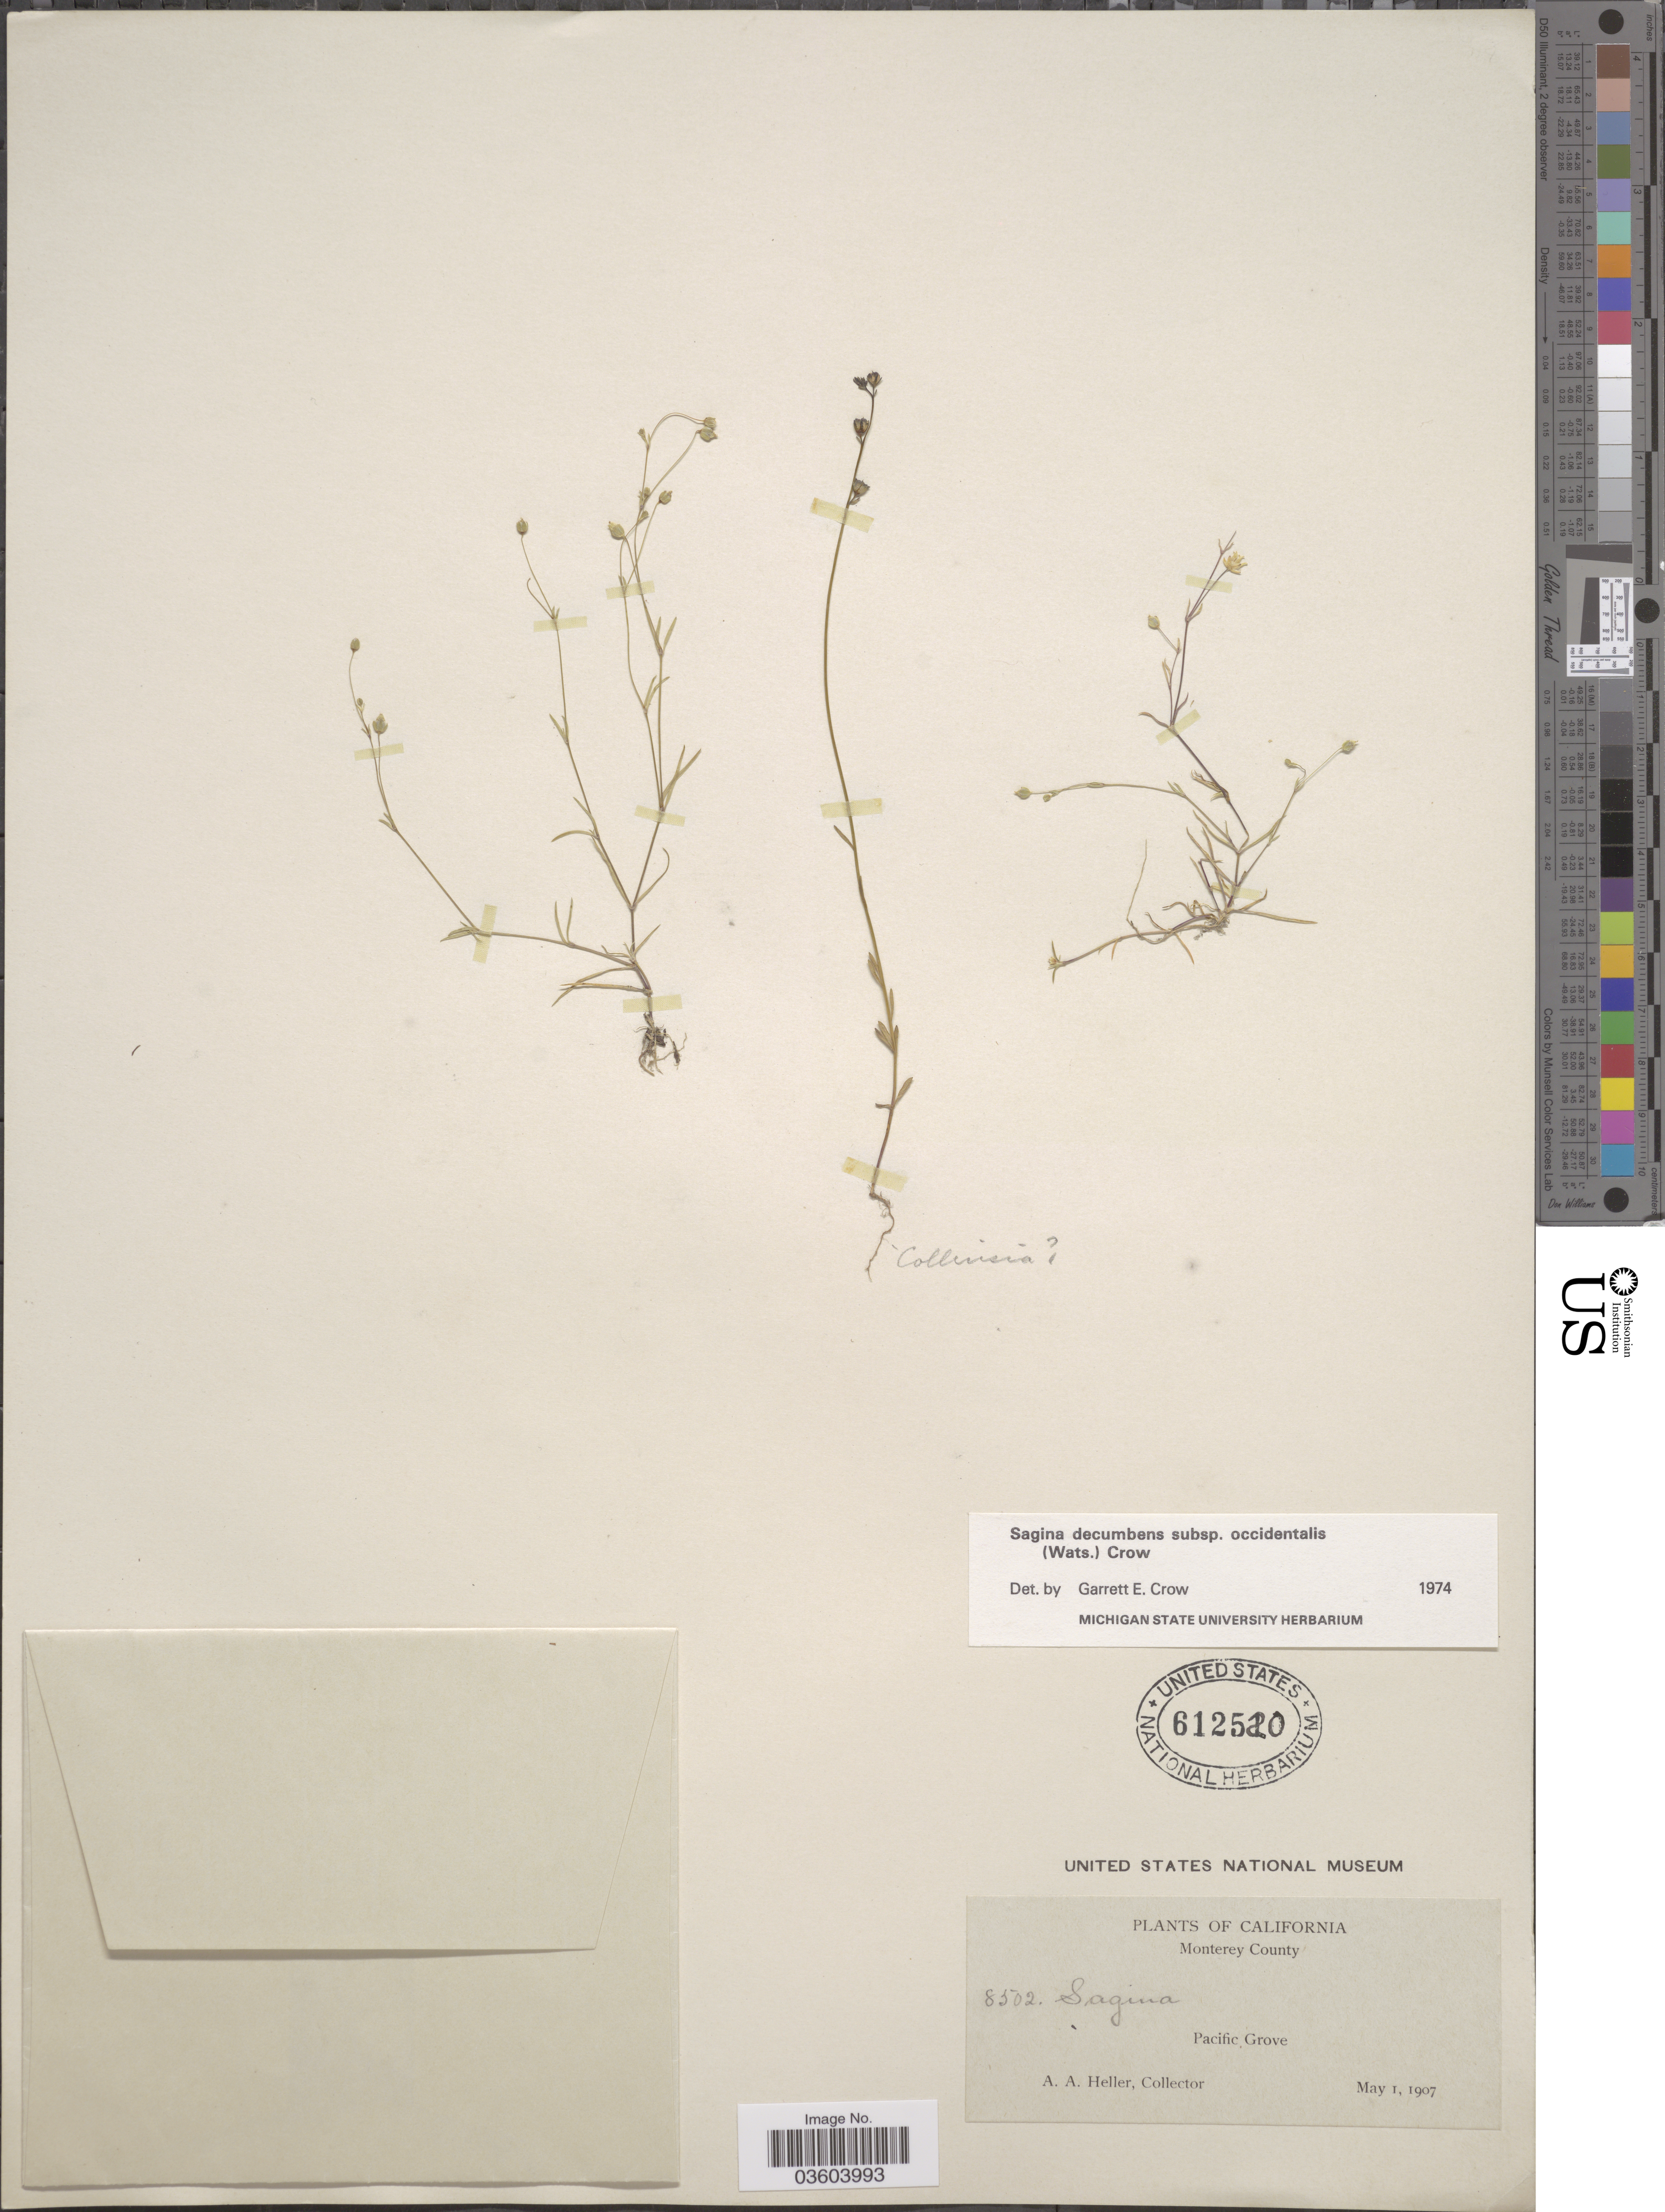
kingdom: Plantae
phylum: Tracheophyta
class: Magnoliopsida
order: Caryophyllales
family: Caryophyllaceae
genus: Sagina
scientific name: Sagina decumbens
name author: (Elliott) Torr. & A. Gray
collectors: A. A. Heller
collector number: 8502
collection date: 1907-05-01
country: United States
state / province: California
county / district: Monterey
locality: Monterey County. Pacific, Grove.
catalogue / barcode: US 612520